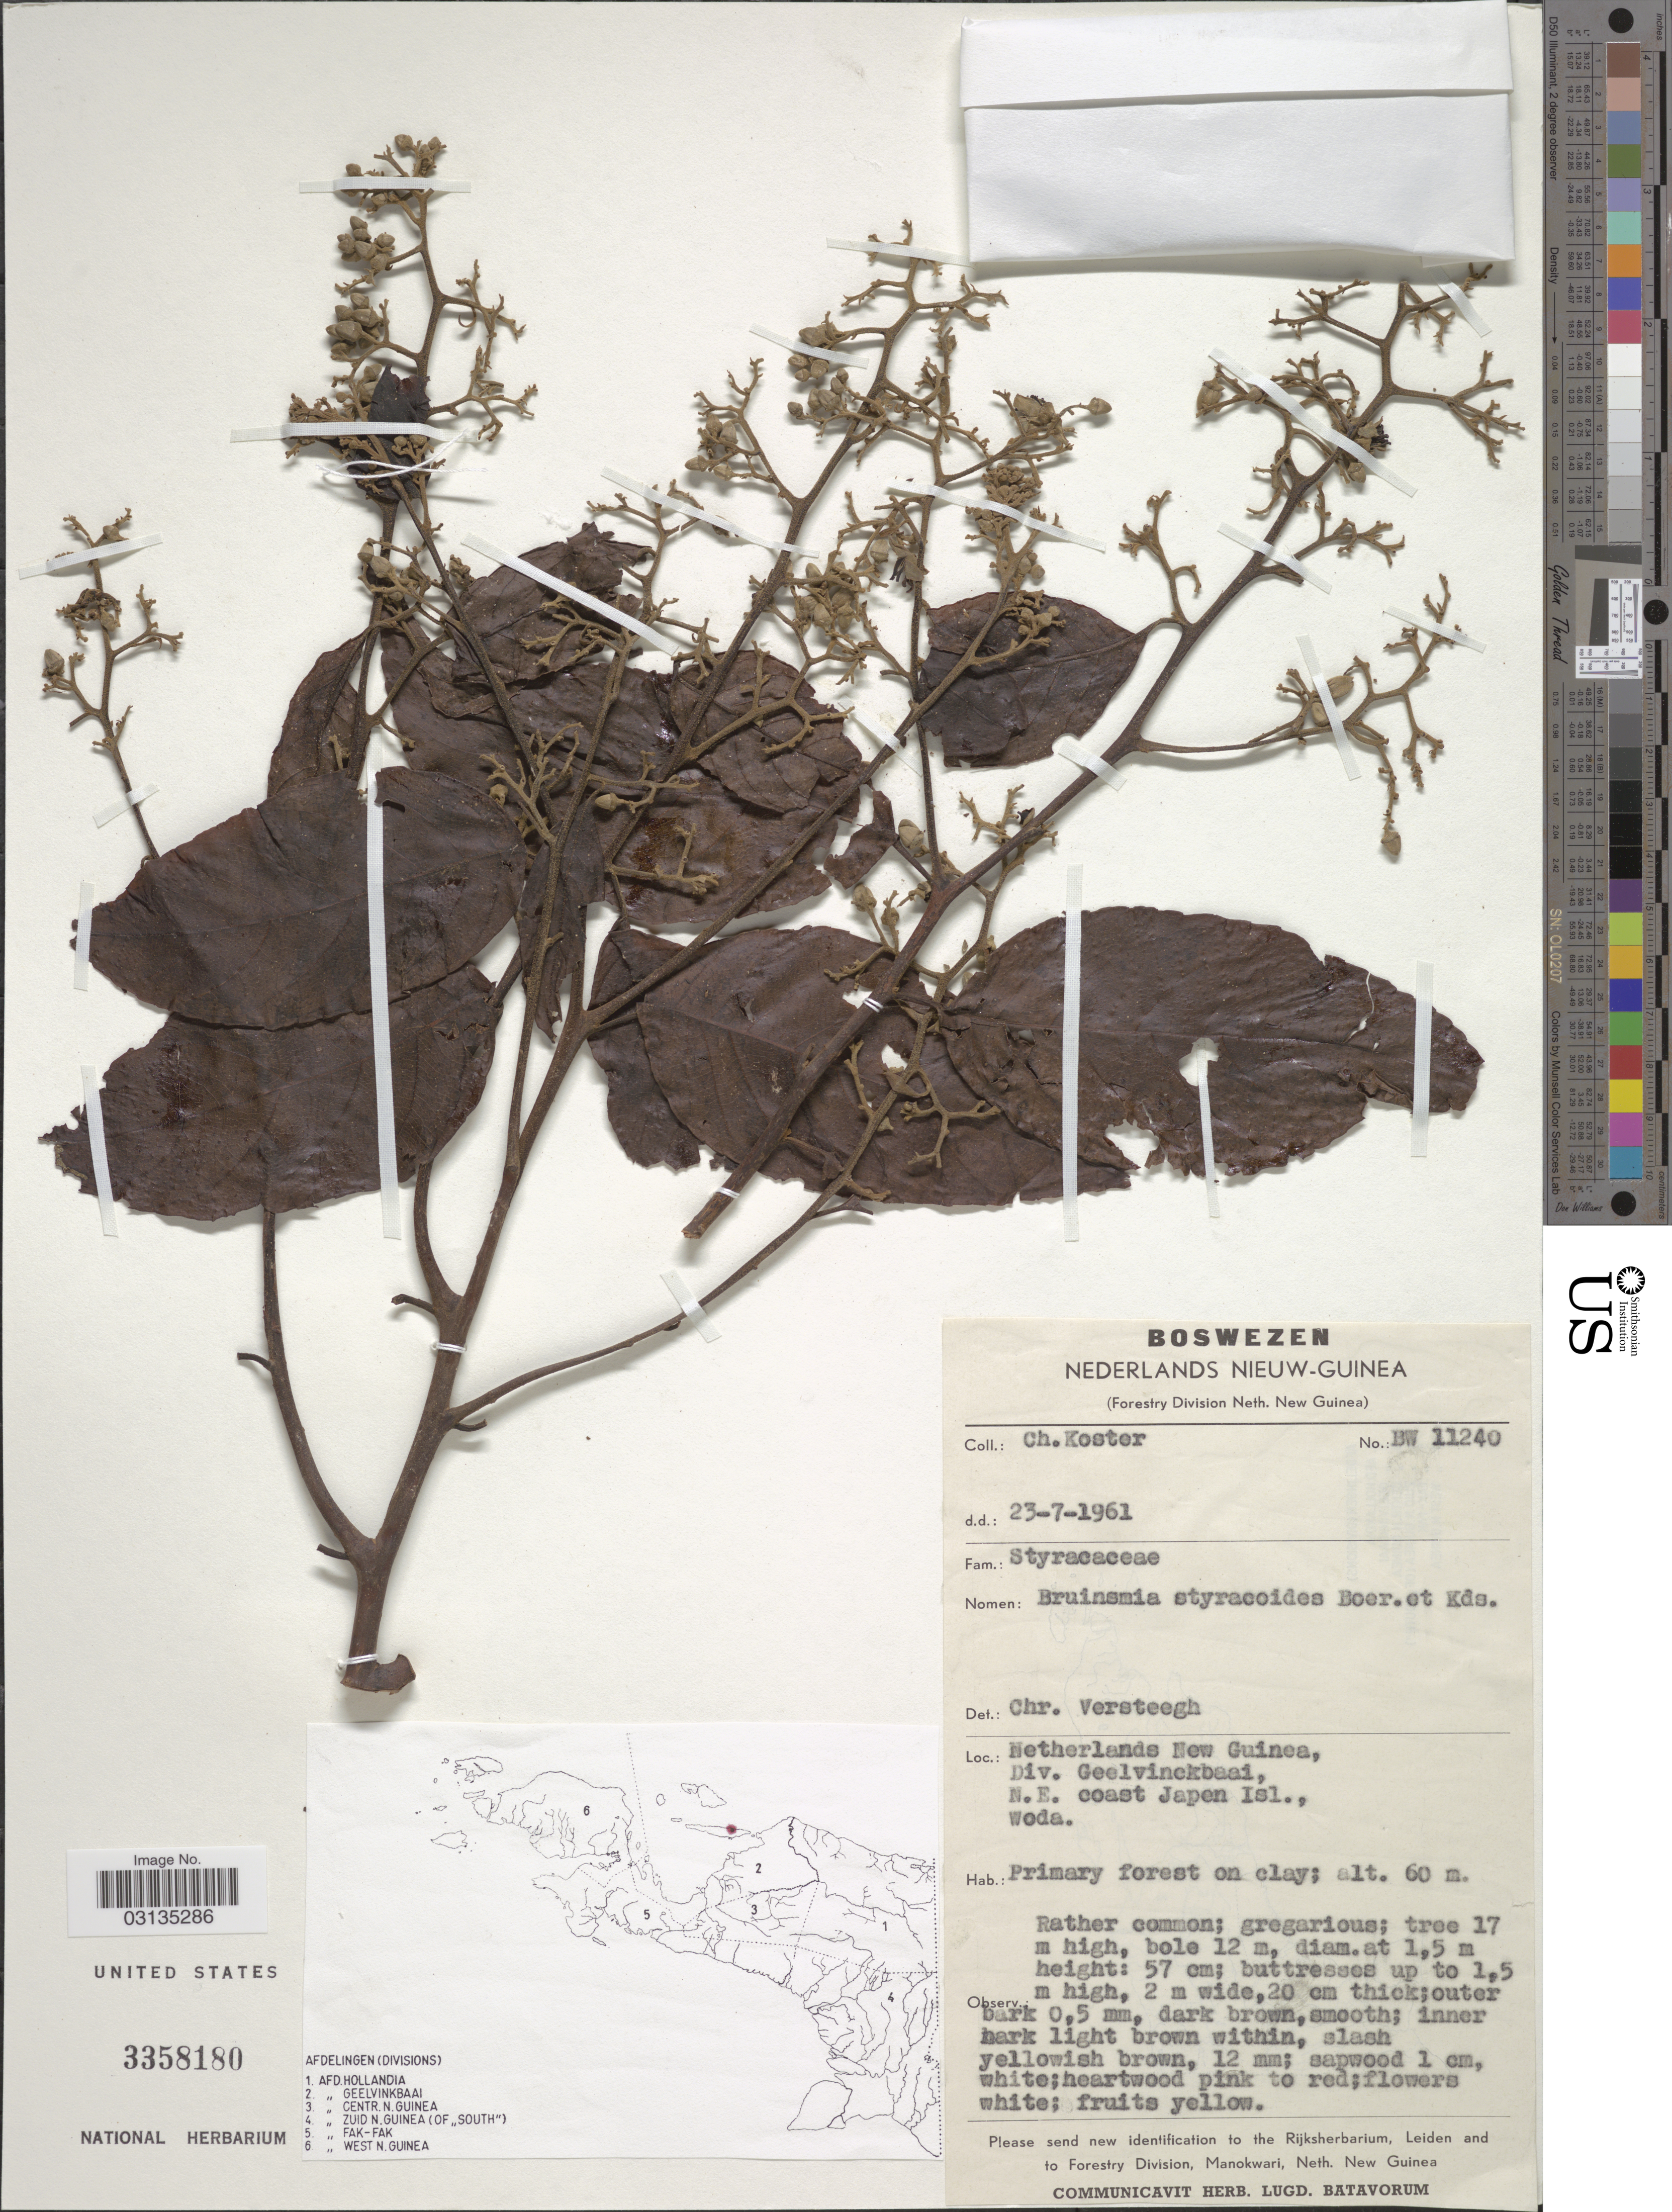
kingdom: Plantae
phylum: Tracheophyta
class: Magnoliopsida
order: Ericales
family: Styracaceae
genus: Bruinsmia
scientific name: Bruinsmia styracoides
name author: Boerl. & Koord.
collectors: C. Koster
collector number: BW11240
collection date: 1961-07-23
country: Indonesia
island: New Guinea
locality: Netherlands New Guinea, Div. Geelvinckbaai, N.E. coast Japen Isl., Woda.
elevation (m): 60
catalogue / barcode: US 3358180